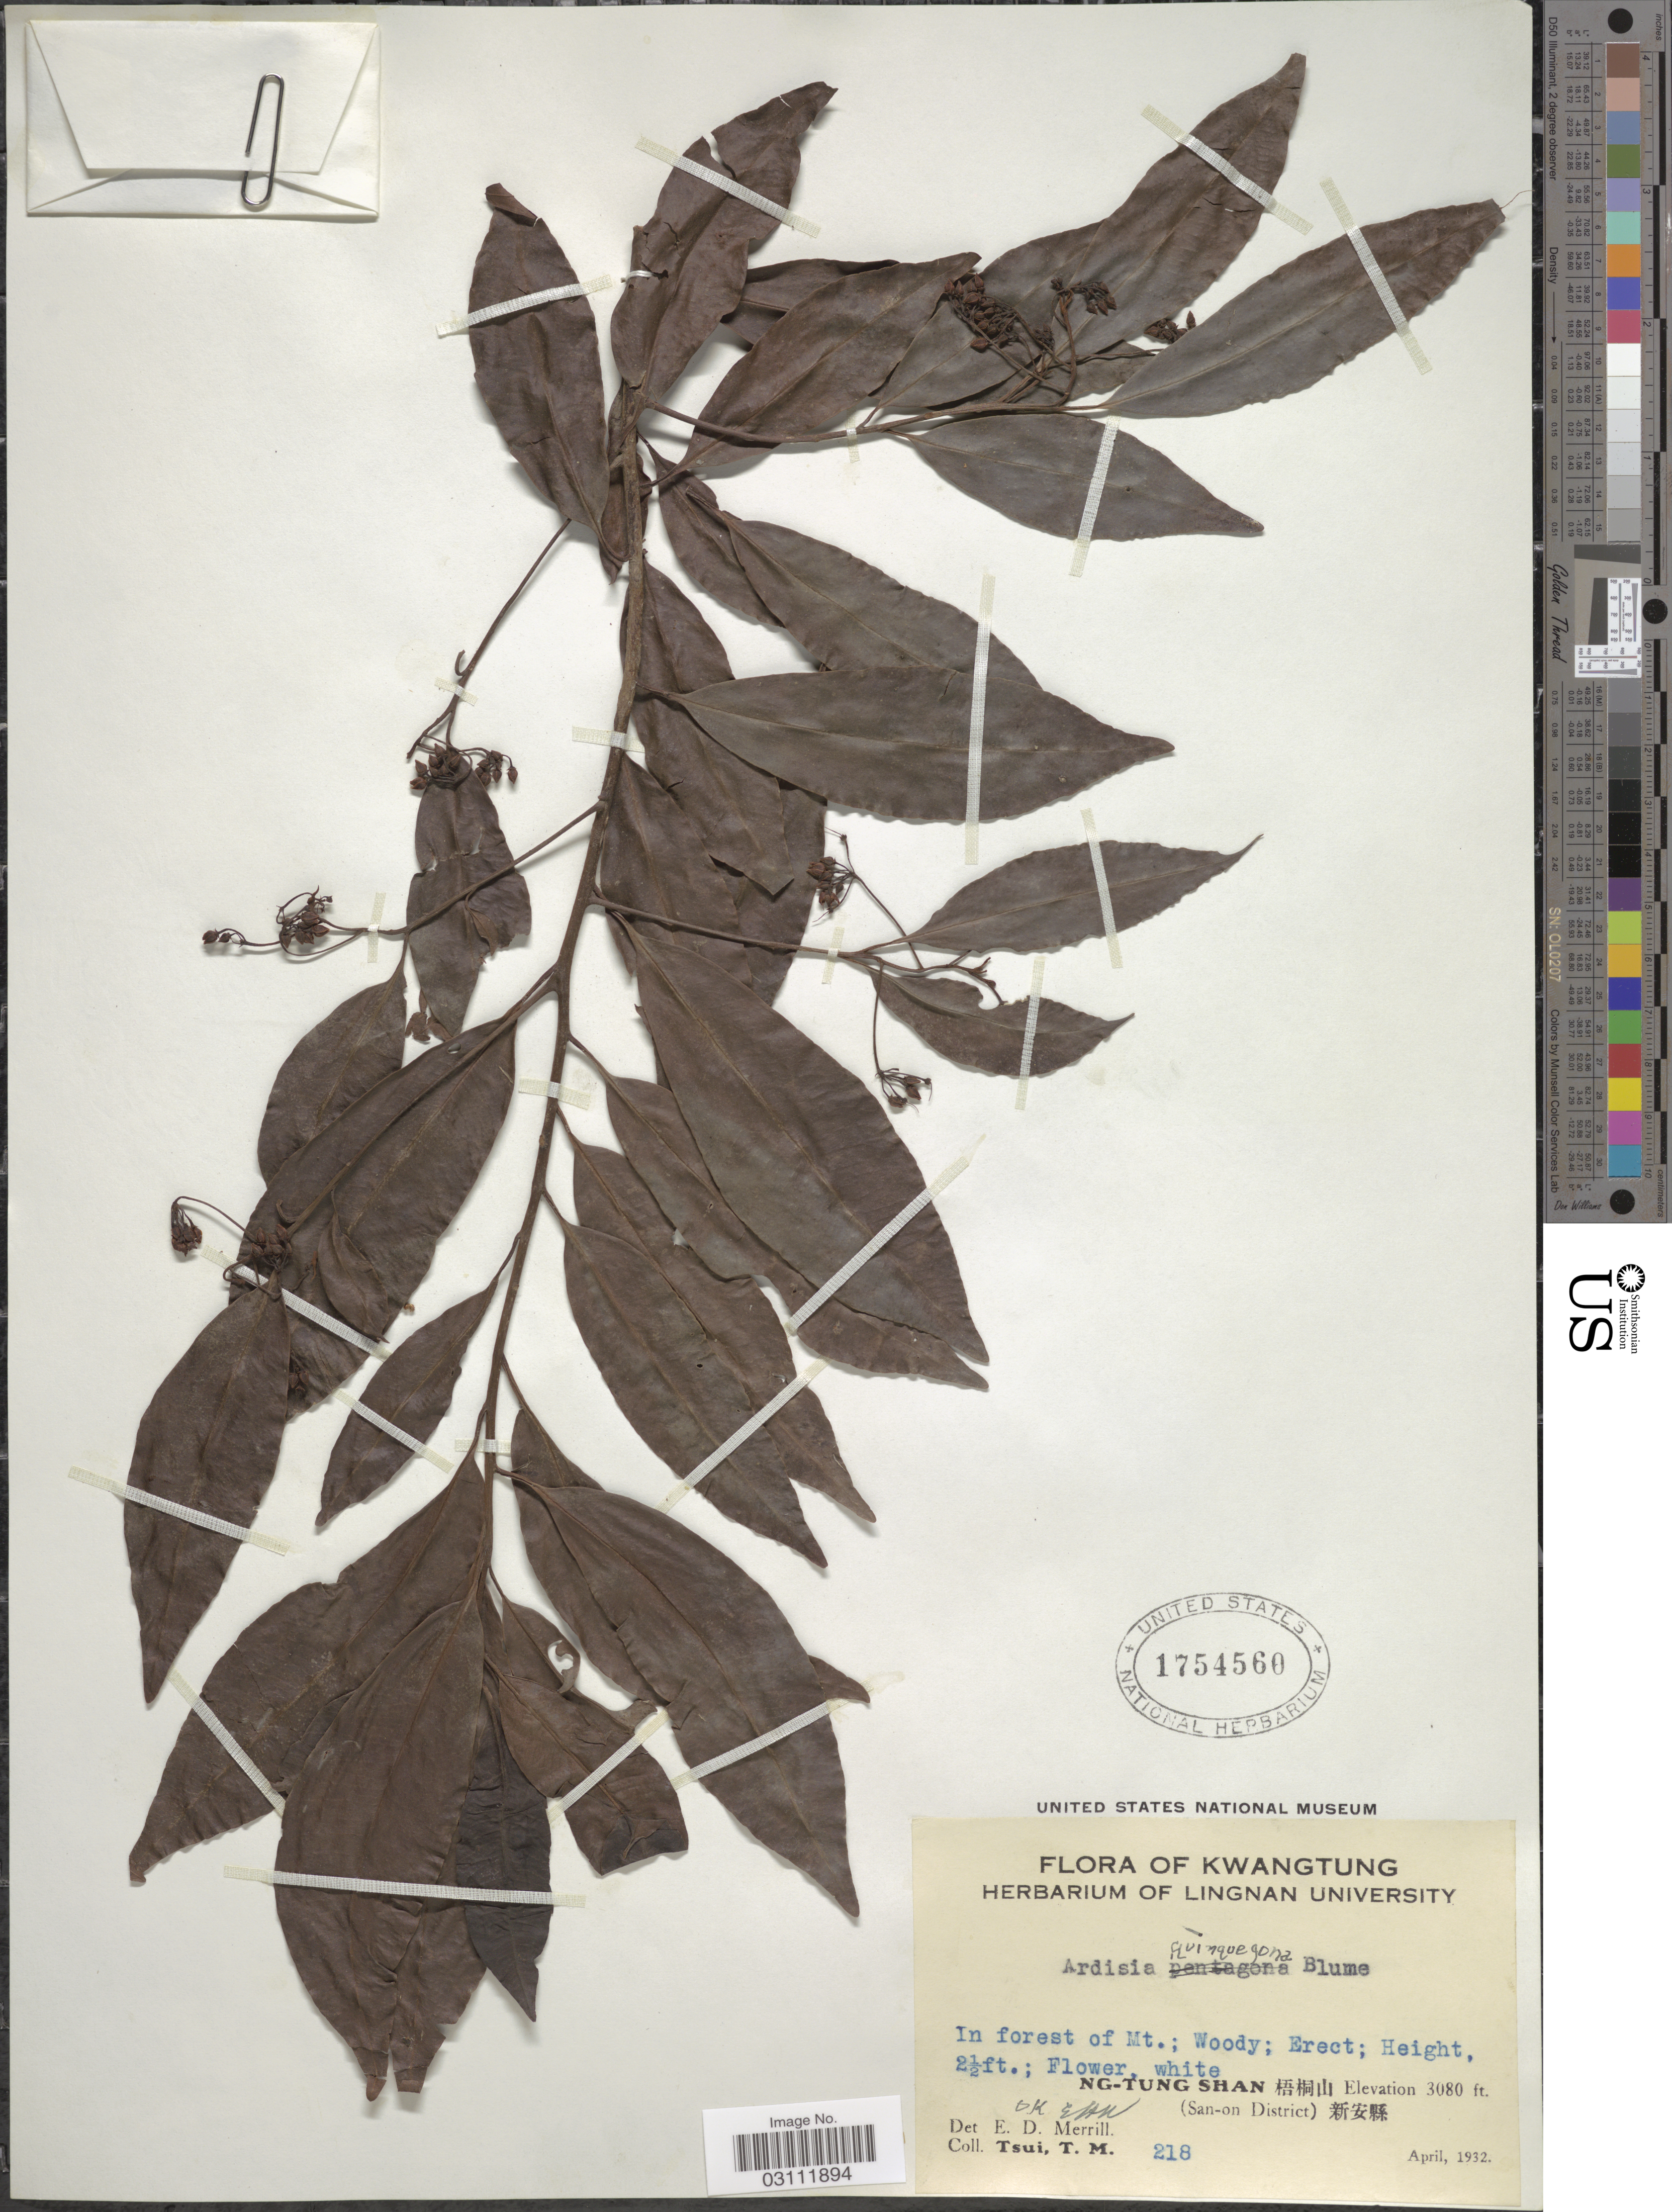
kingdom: Plantae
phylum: Tracheophyta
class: Magnoliopsida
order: Ericales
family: Primulaceae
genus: Ardisia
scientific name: Ardisia quinquegona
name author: Blume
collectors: T. Tsui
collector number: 218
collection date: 1932-04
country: China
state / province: Guangdong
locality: Kwangtung. Ng-Tung Shan (San-on District).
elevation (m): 939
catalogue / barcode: US 1754560